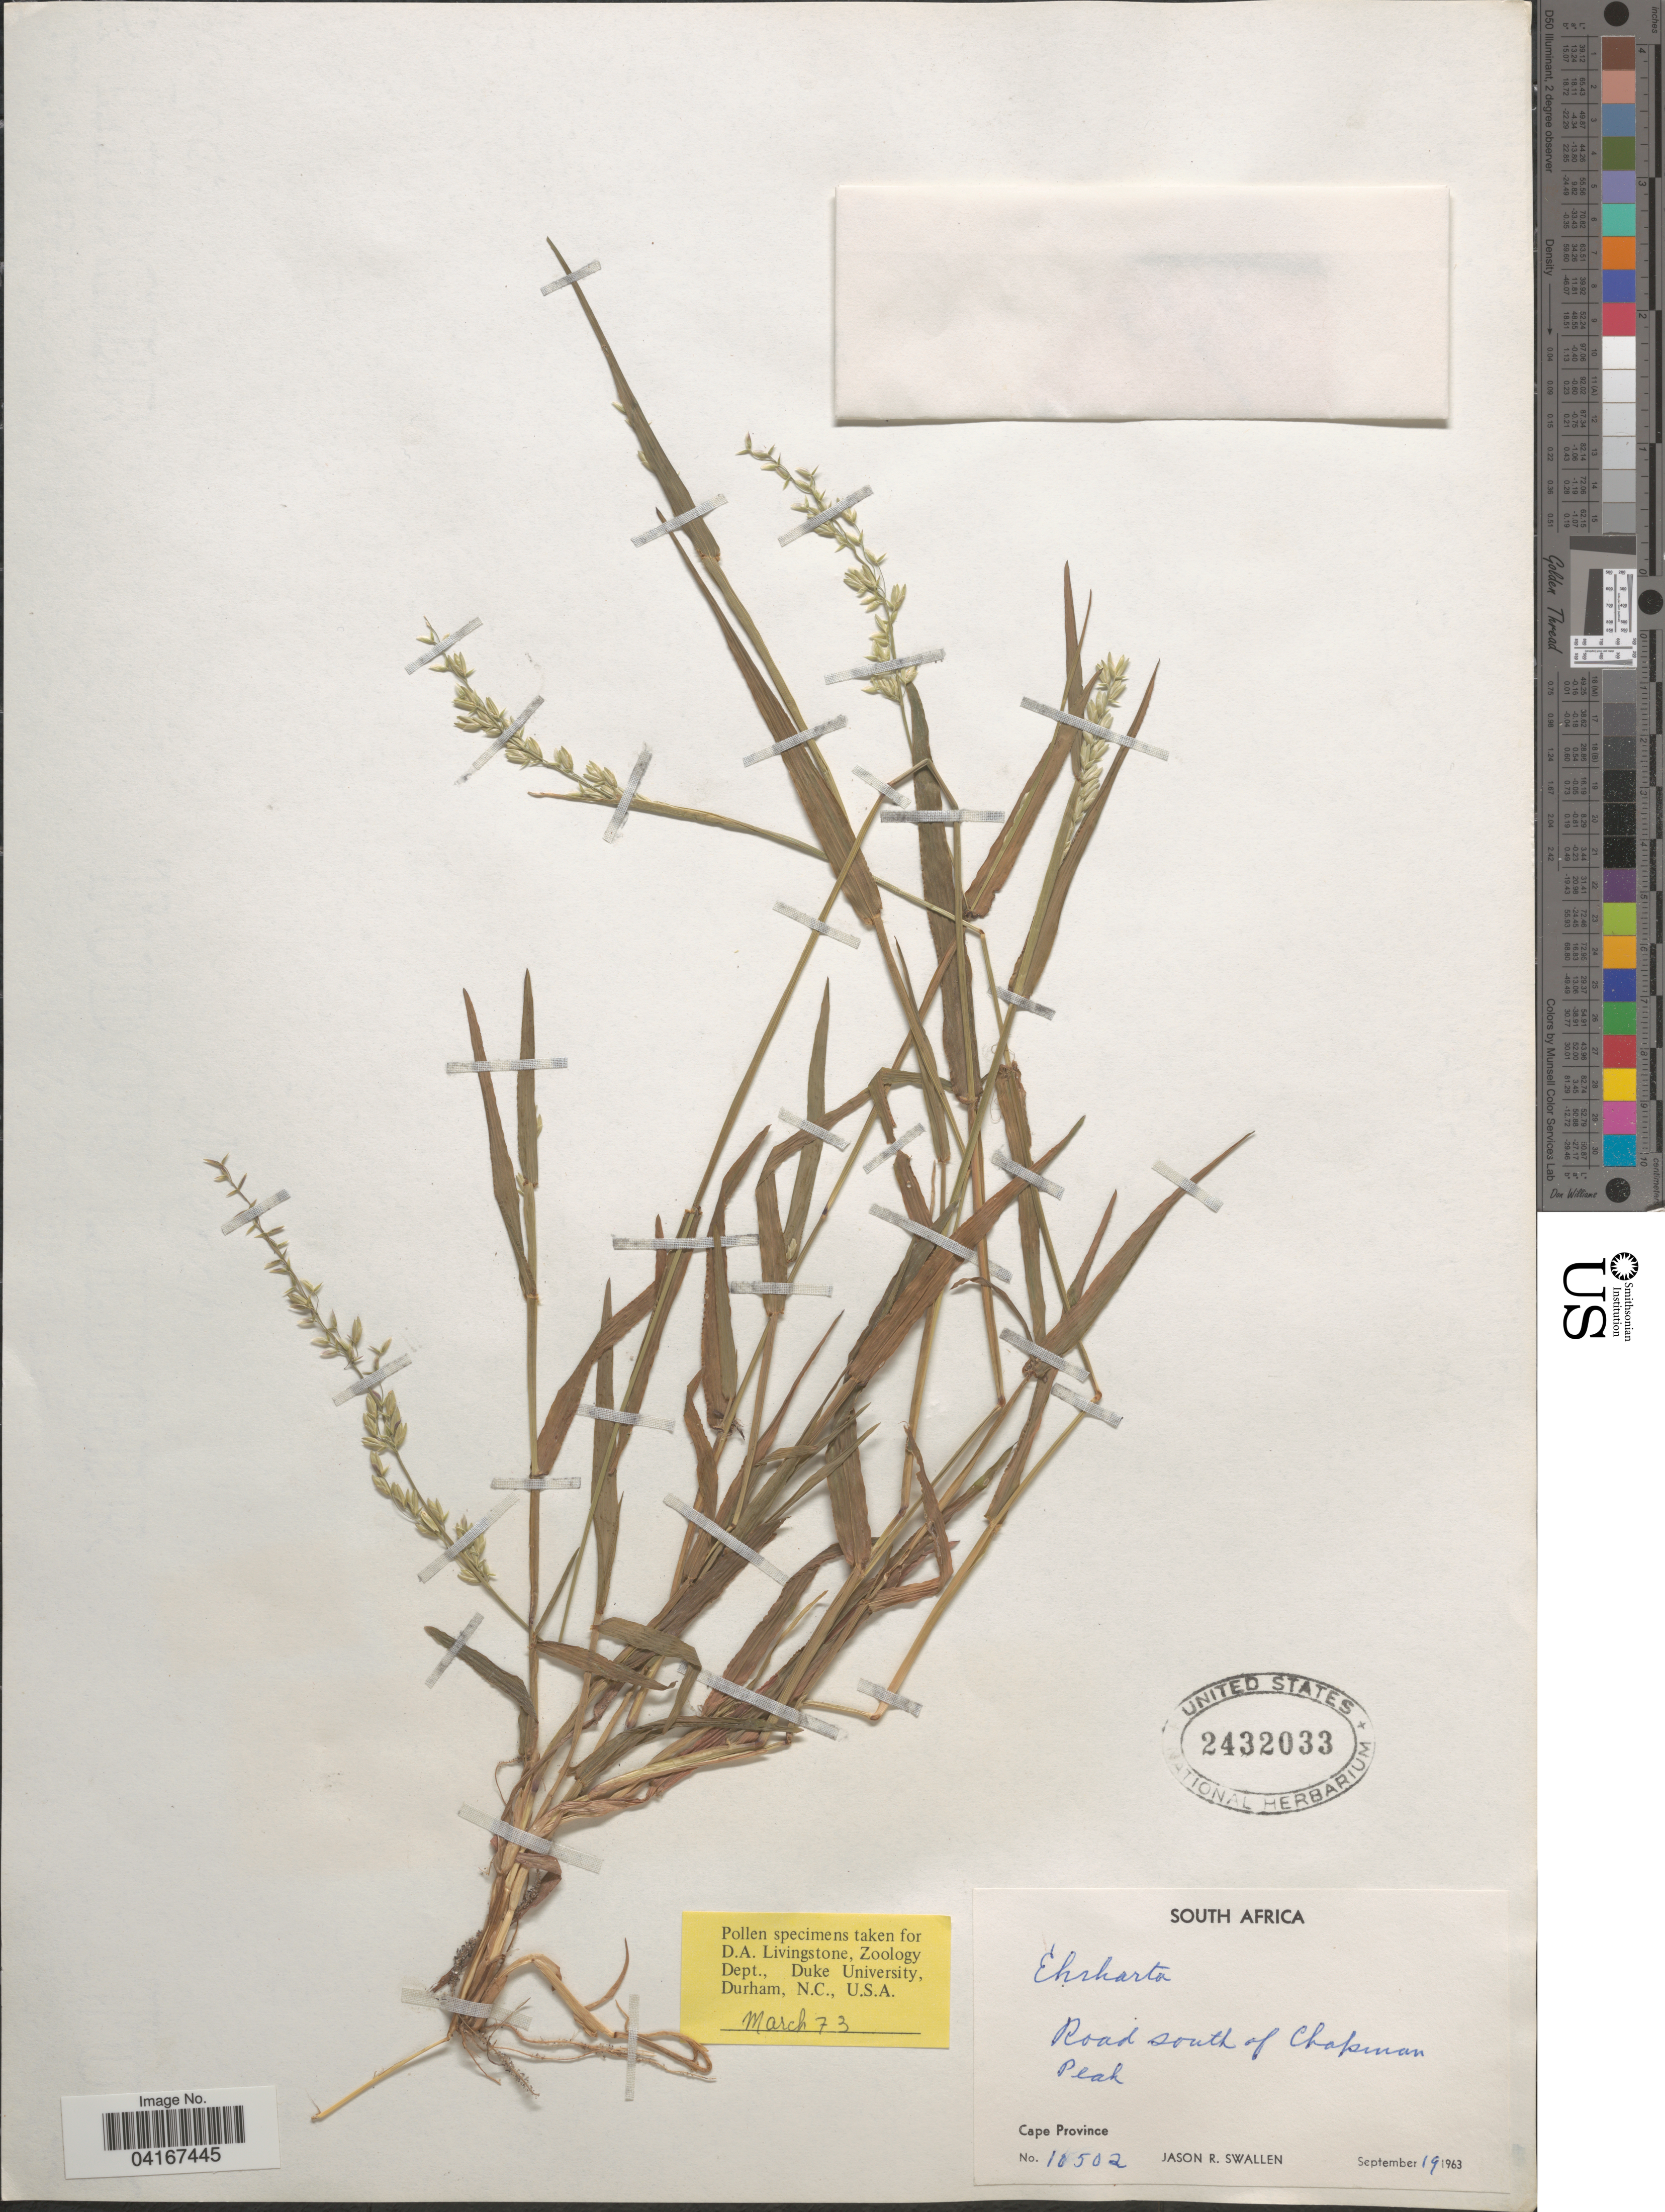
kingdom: Plantae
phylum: Tracheophyta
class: Liliopsida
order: Poales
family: Poaceae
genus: Ehrharta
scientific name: Ehrharta sp.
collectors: J. R. Swallen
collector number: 10502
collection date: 1963-09-19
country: South Africa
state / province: Western Cape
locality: Road south of Chapman Peak.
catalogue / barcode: US 2432033